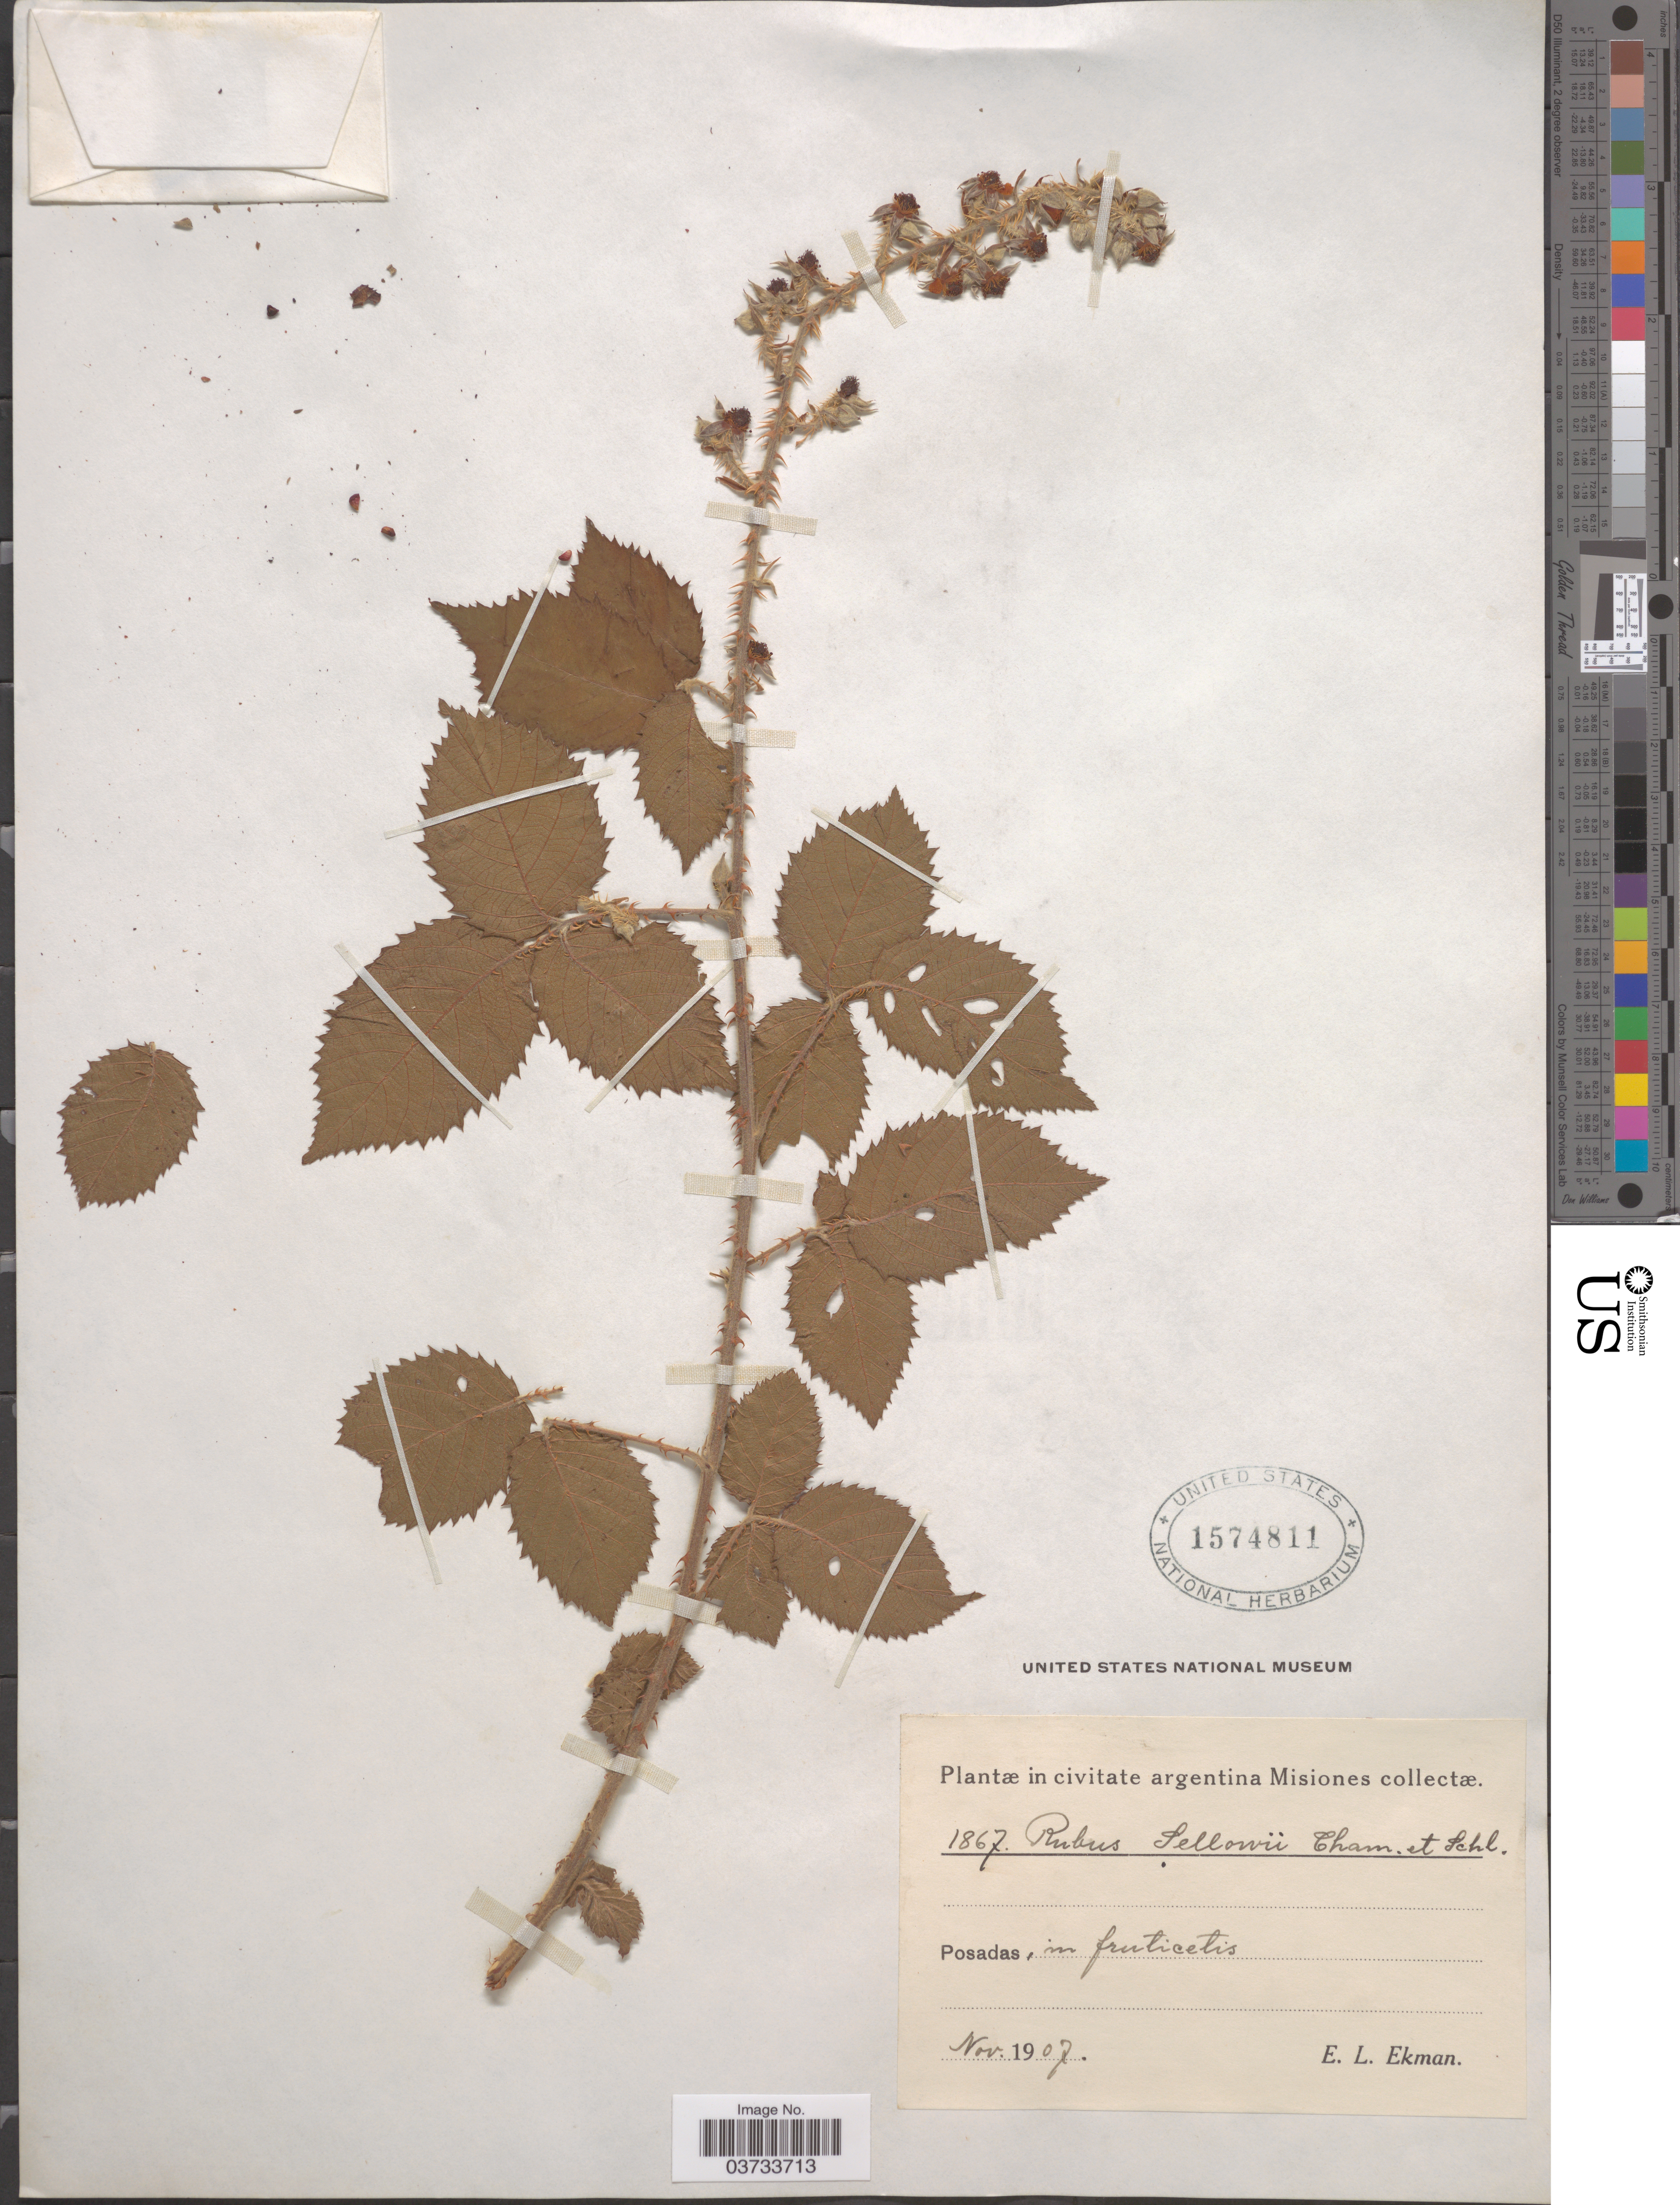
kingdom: Plantae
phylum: Tracheophyta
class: Magnoliopsida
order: Rosales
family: Rosaceae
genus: Rubus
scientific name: Rubus sellowii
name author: Cham. & Schltdl.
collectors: E. L. Ekman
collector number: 1867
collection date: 1907-11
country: Argentina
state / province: Misiones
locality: In civitate argentina Misiones. Posadas, in fruticetis.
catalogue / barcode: US 1574811